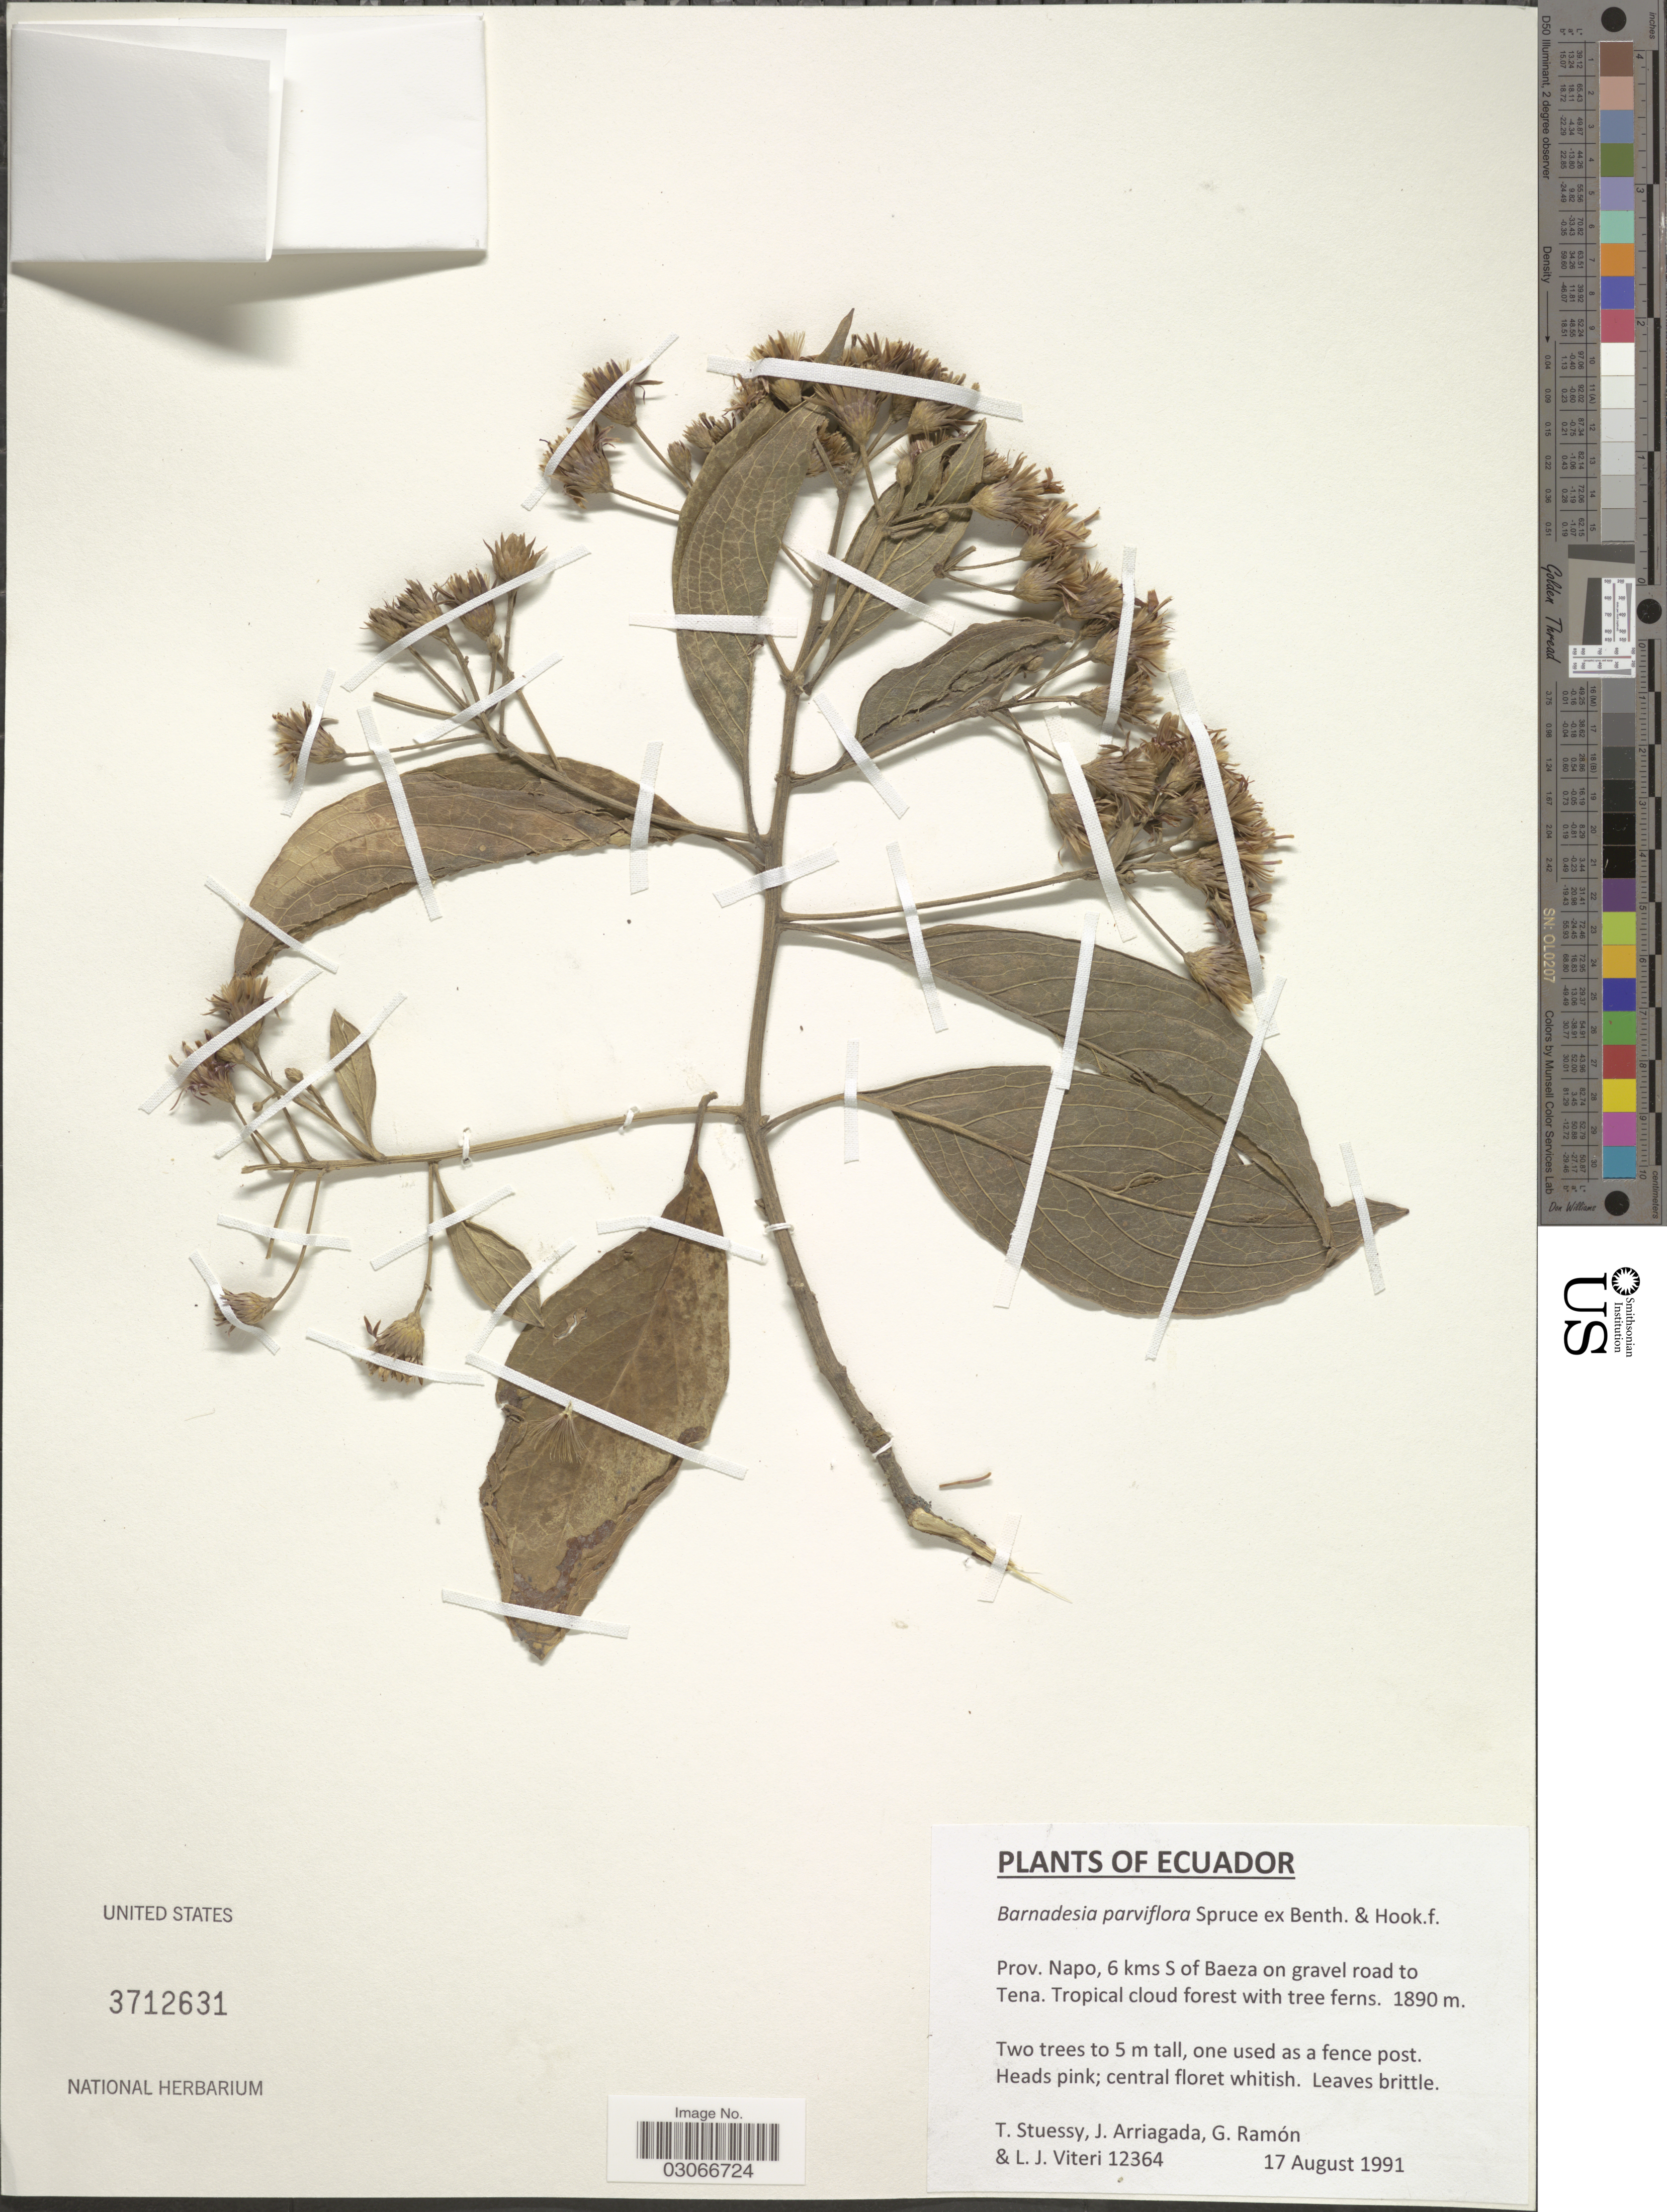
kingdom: Plantae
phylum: Tracheophyta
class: Magnoliopsida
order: Asterales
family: Asteraceae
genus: Barnadesia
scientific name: Barnadesia parviflora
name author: Spruce ex Benth. & Hook. f.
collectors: T. Steussy, J. Arriagada, G. Ramón & L. Viteri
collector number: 12364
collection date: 1991-08-17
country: Ecuador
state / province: Napo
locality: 6 kms S of Baeza on gravel road to Tena.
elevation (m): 1890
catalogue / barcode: US 3712631